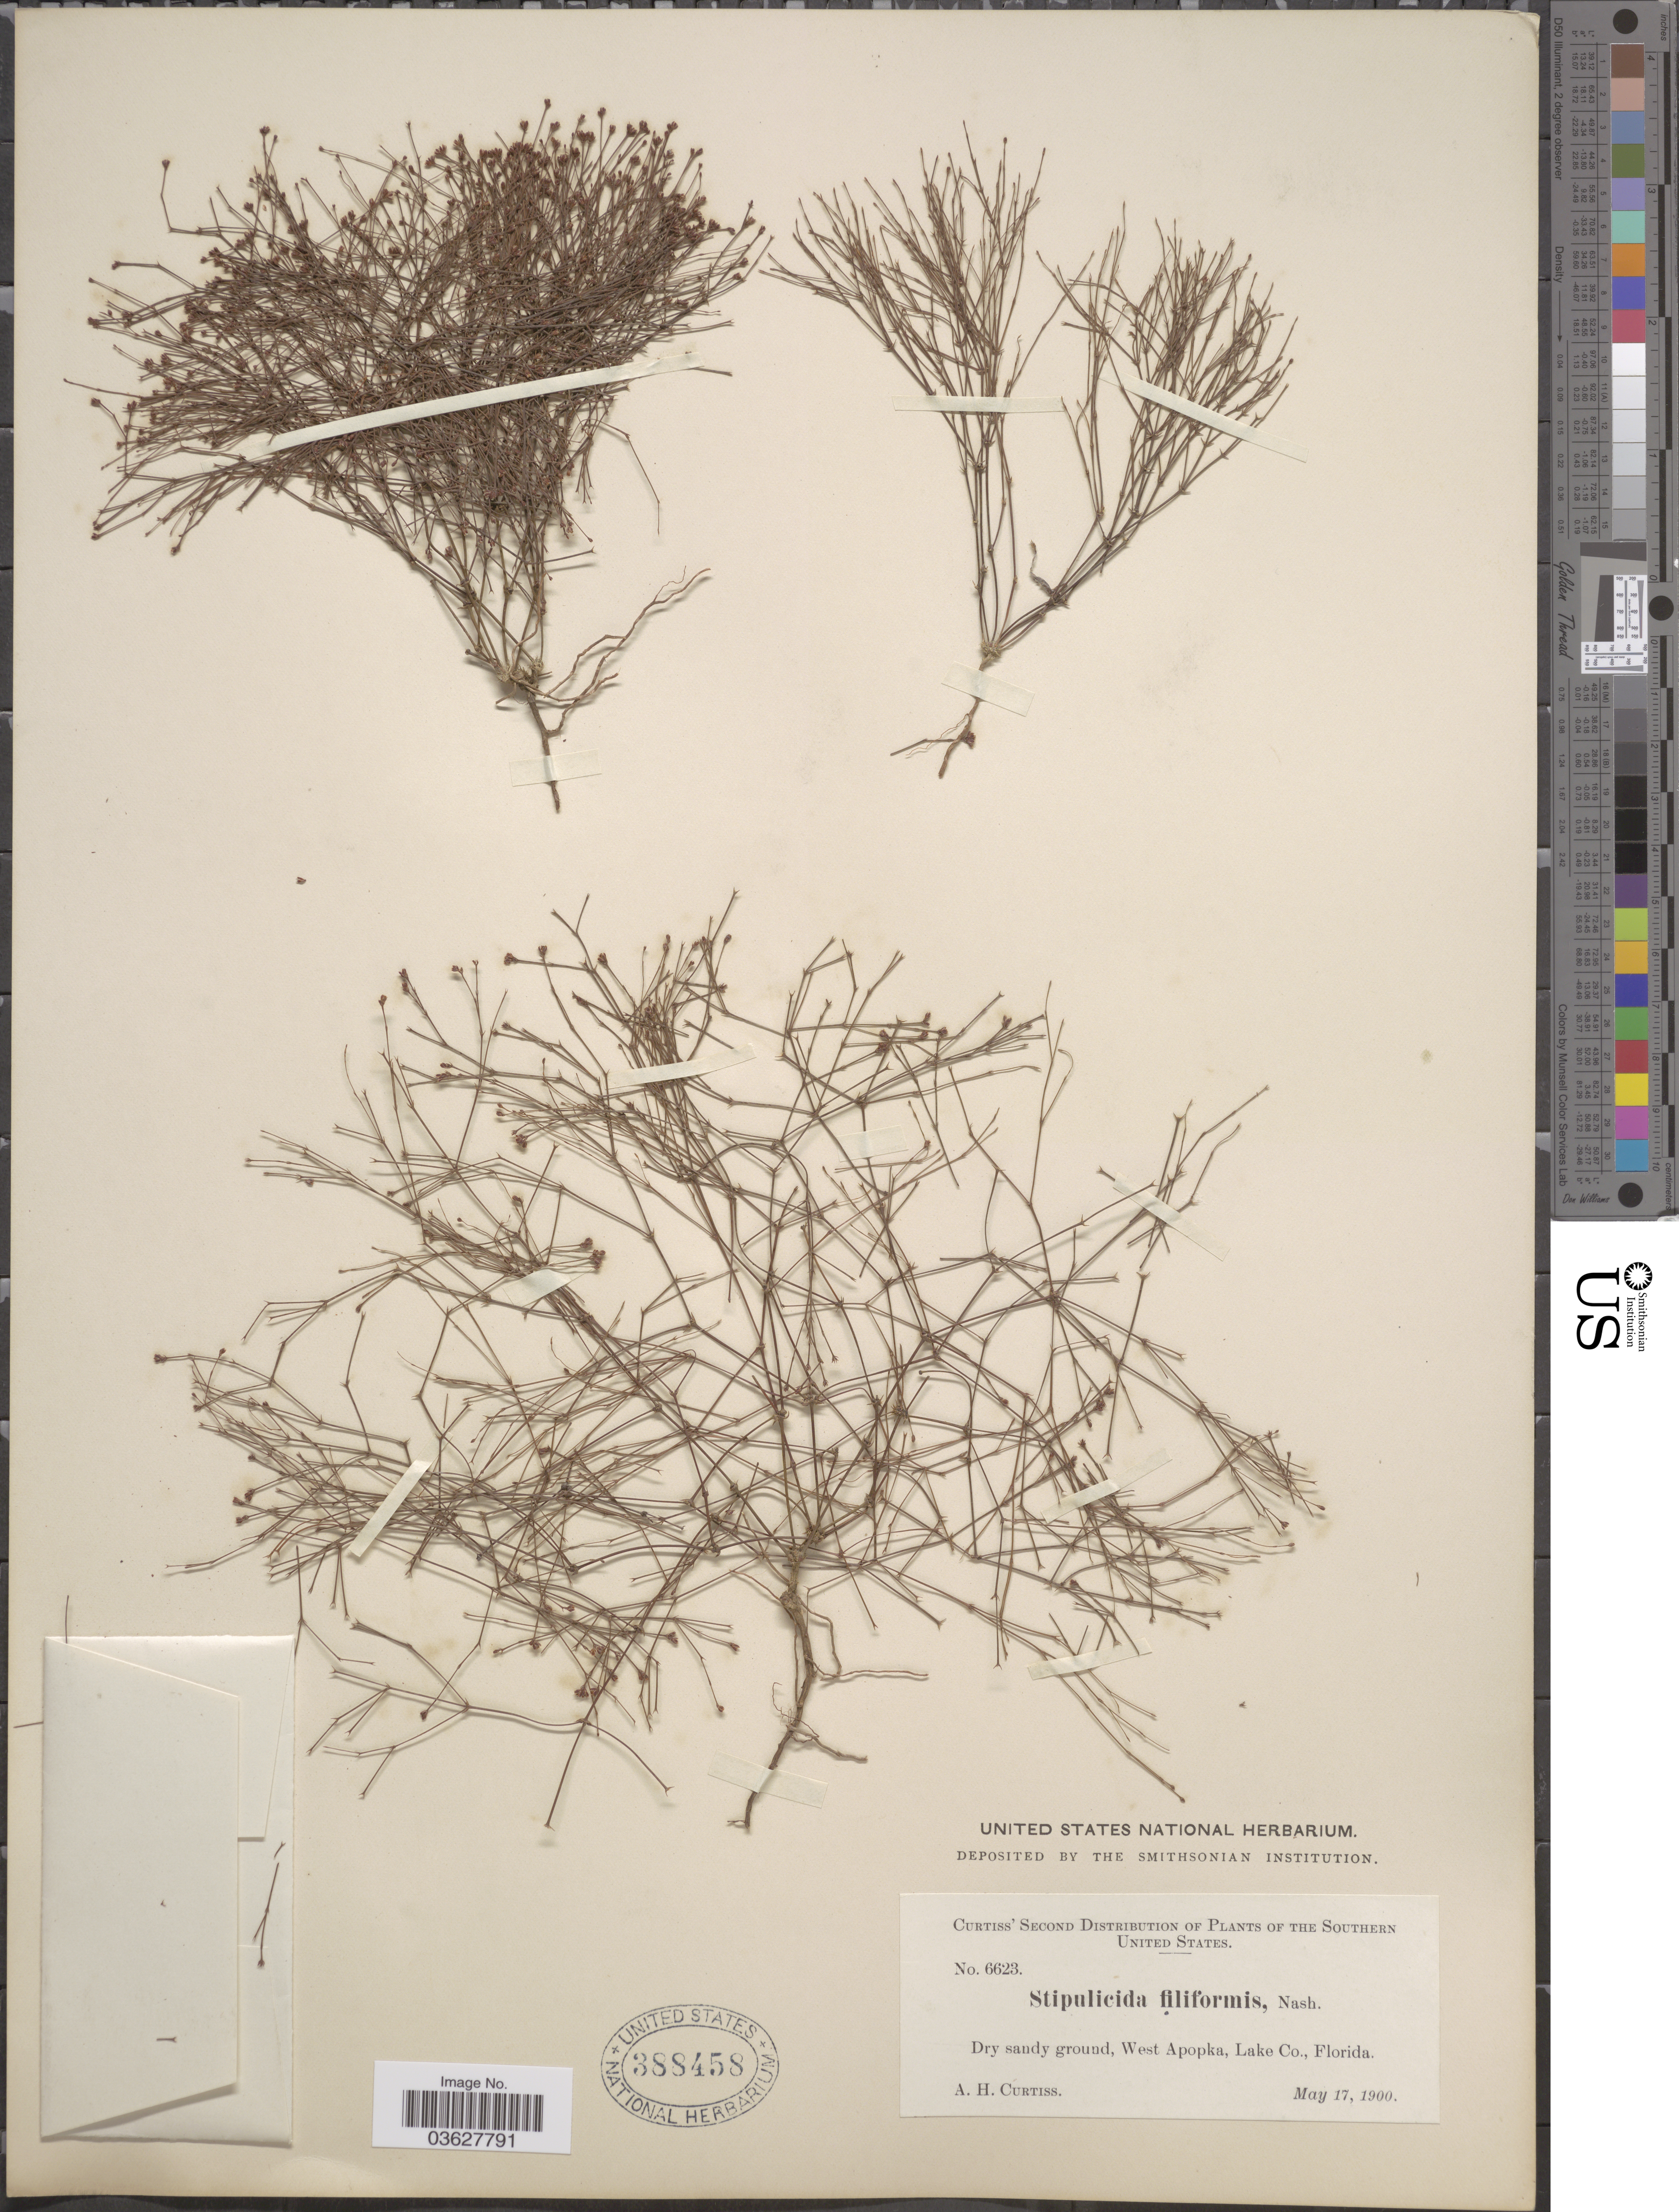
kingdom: Plantae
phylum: Tracheophyta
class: Magnoliopsida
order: Caryophyllales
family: Caryophyllaceae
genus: Stipulicida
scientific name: Stipulicida filiformis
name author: Nash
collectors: A. H. Curtiss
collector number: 6623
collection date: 1900-05-17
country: United States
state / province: Florida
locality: Southern United States. West Apopka, Lake Co.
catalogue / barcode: US 388458